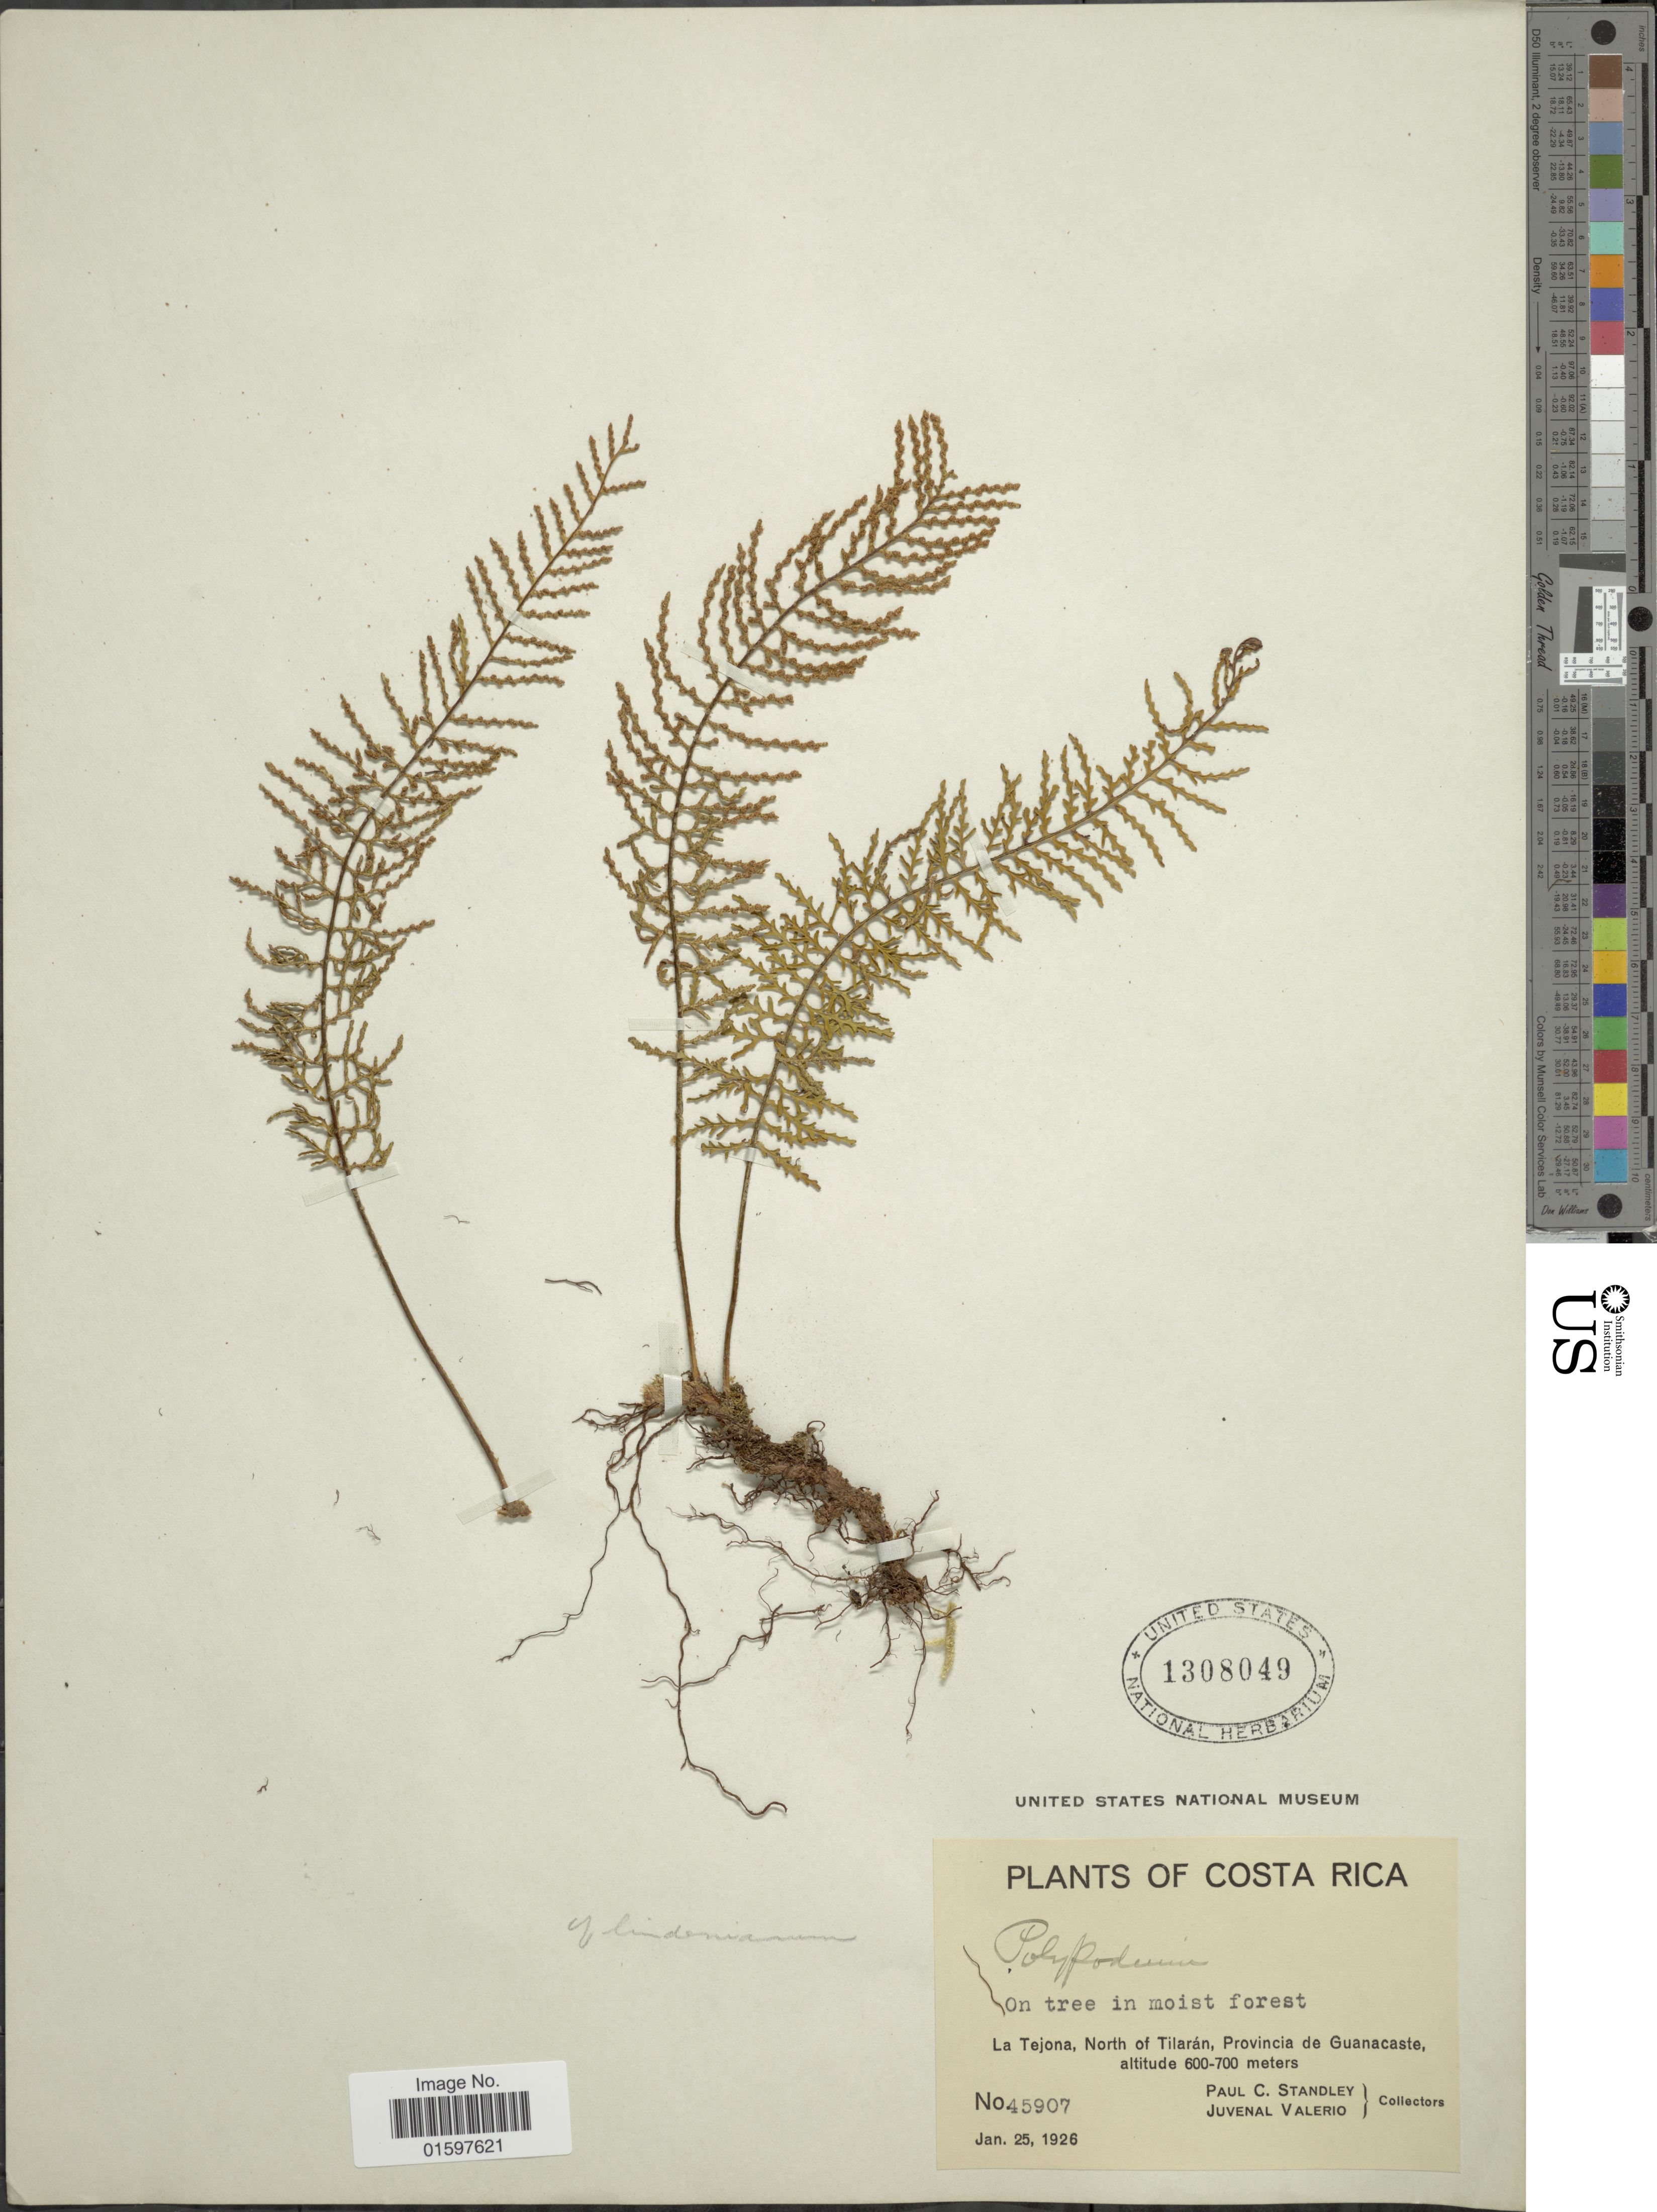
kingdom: Plantae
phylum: Tracheophyta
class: Polypodiopsida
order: Polypodiales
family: Polypodiaceae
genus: Pleopeltis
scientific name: Pleopeltis lindeniana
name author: (Kunze) A.R. Sm. & Tejero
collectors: P. C. Standley & J. Valerio R.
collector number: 45907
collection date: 1926-01-25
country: Costa Rica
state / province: Guanacaste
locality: On tree in moist forestm La Tejona, North of Tilarán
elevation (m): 600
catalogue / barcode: US 1308049